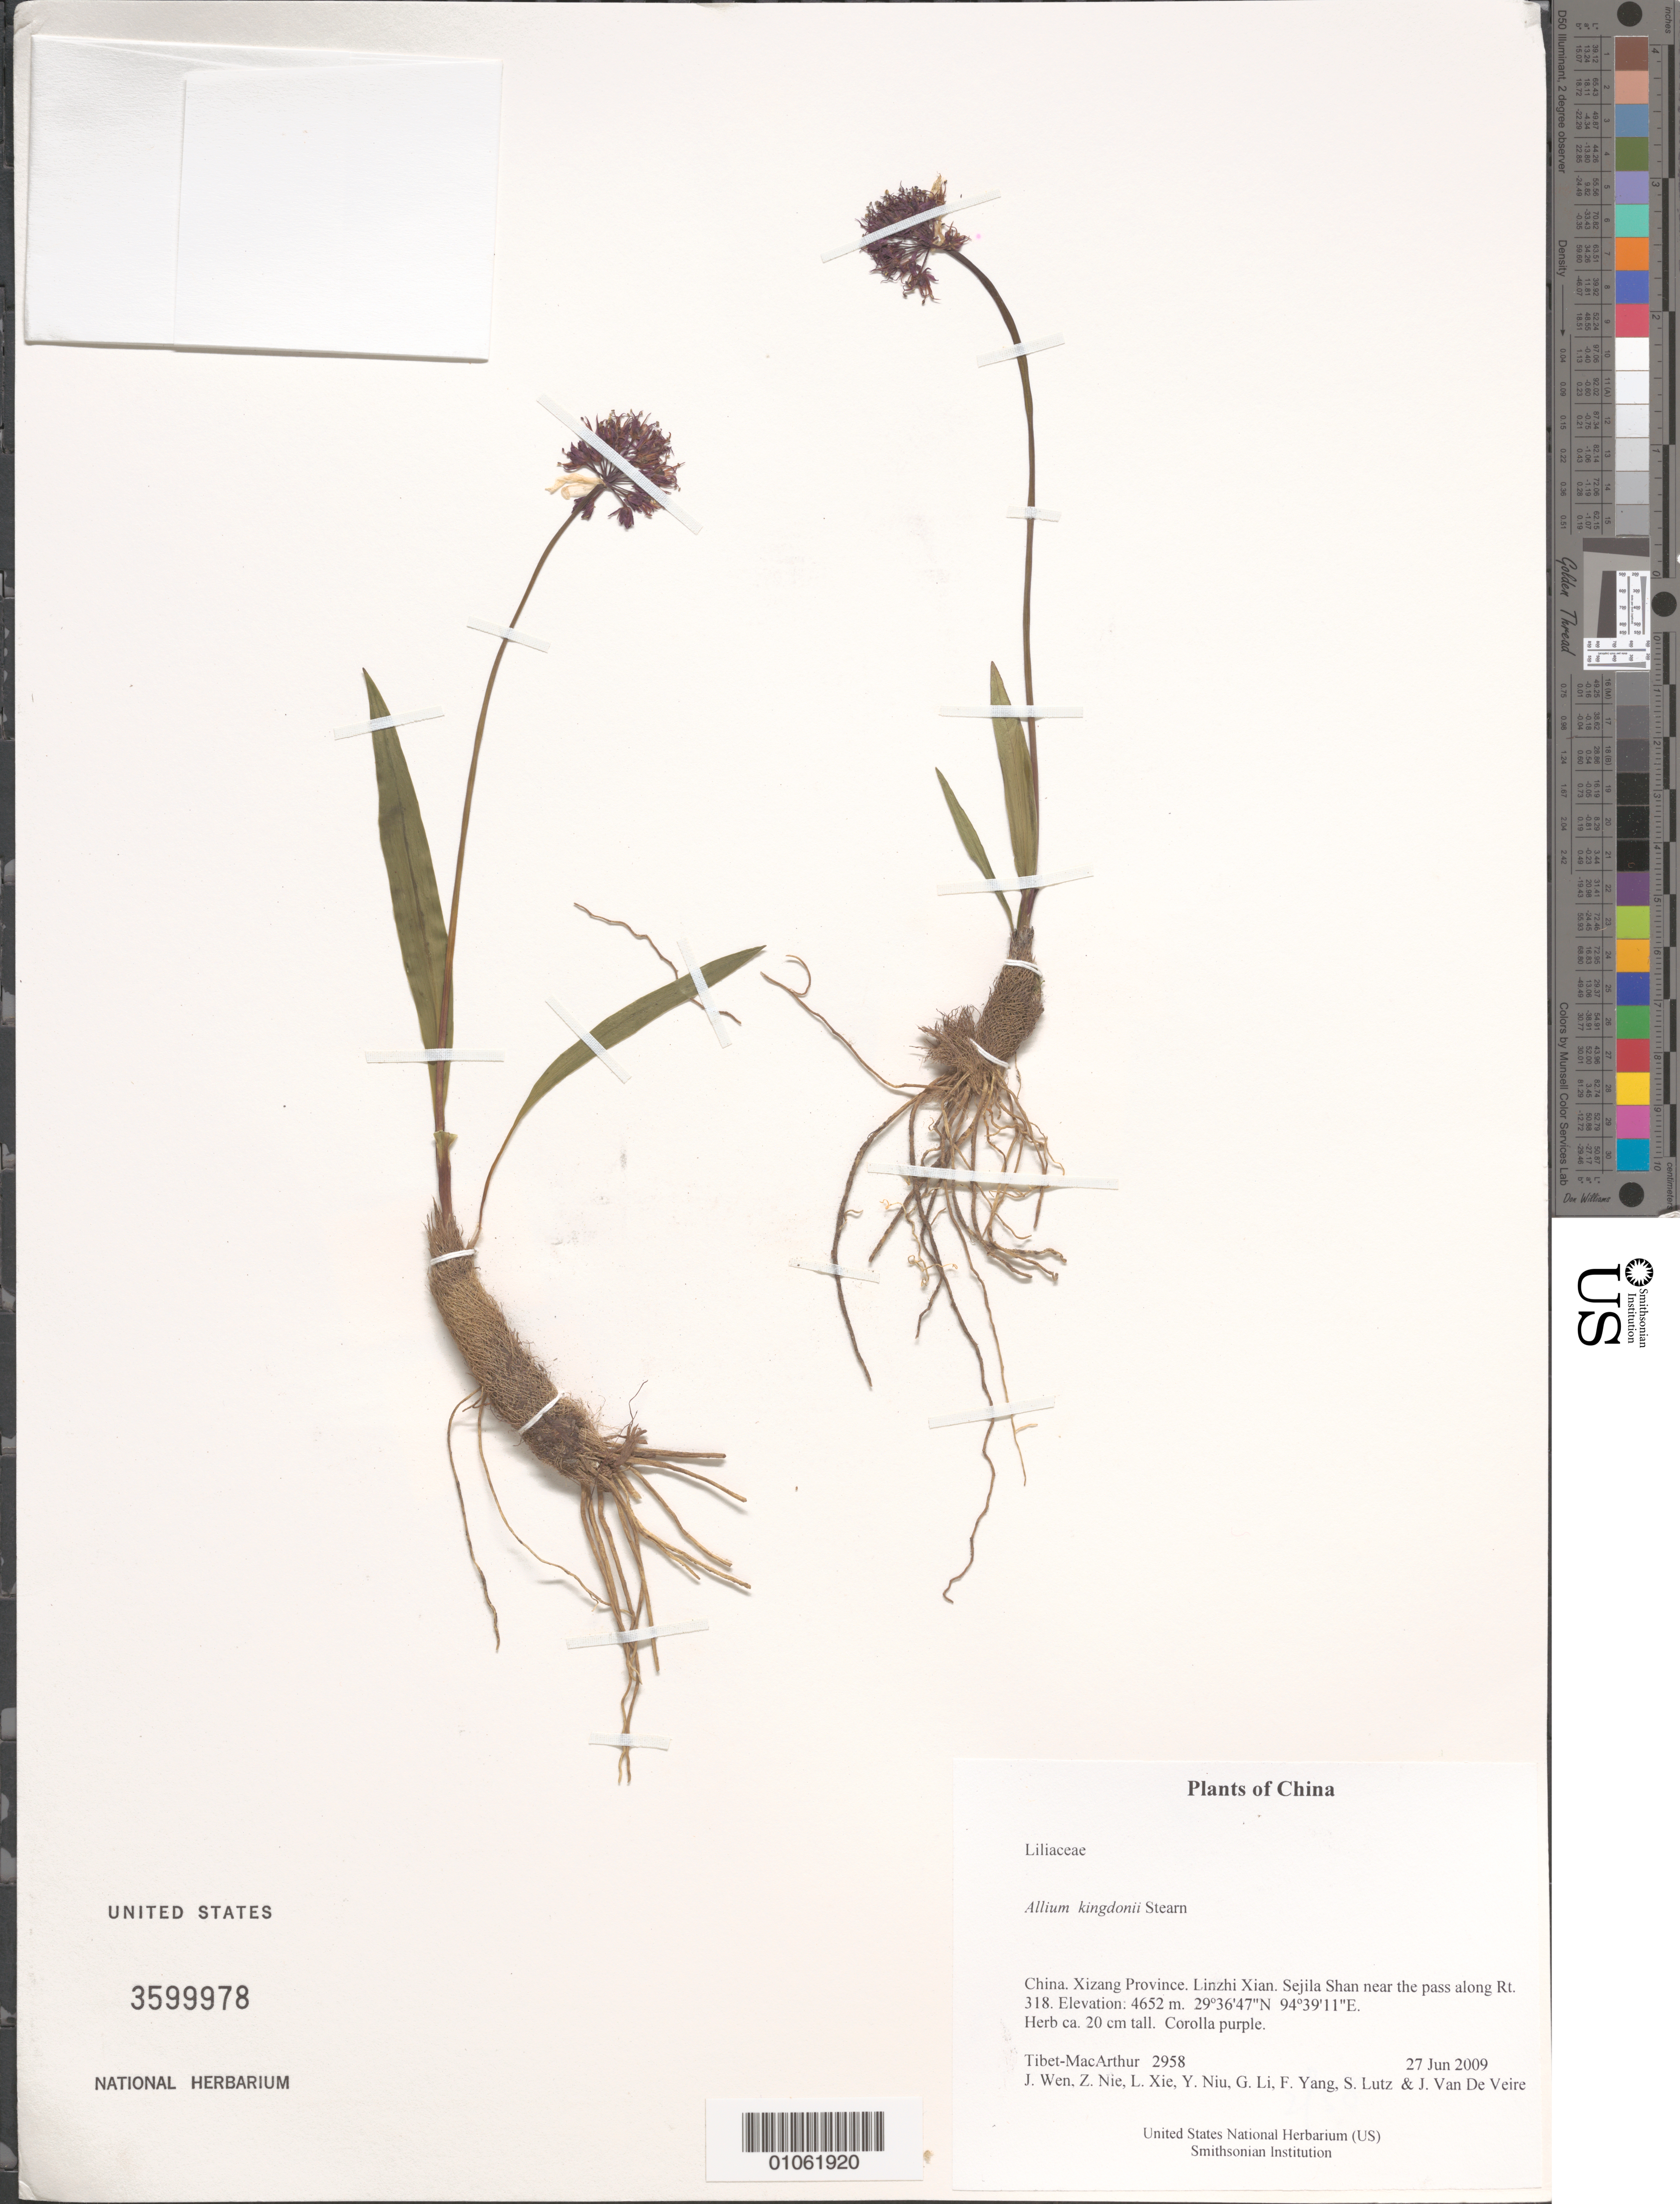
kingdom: Plantae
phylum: Tracheophyta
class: Liliopsida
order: Asparagales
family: Amaryllidaceae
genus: Allium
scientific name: Allium kingdonii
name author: Stearn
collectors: Tibet-MacArthur, J. Wen, Z. Nie, L. Xie, Y. Niu, G. Li, F. Yang, S. Lutz & J. Van De Veire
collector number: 2958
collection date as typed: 27 Jun 2009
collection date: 2009-06-27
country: China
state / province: Xizang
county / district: Linzhi Xian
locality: Sejila Shan near the pass along Rt. 318.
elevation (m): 4652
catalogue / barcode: US 3599978